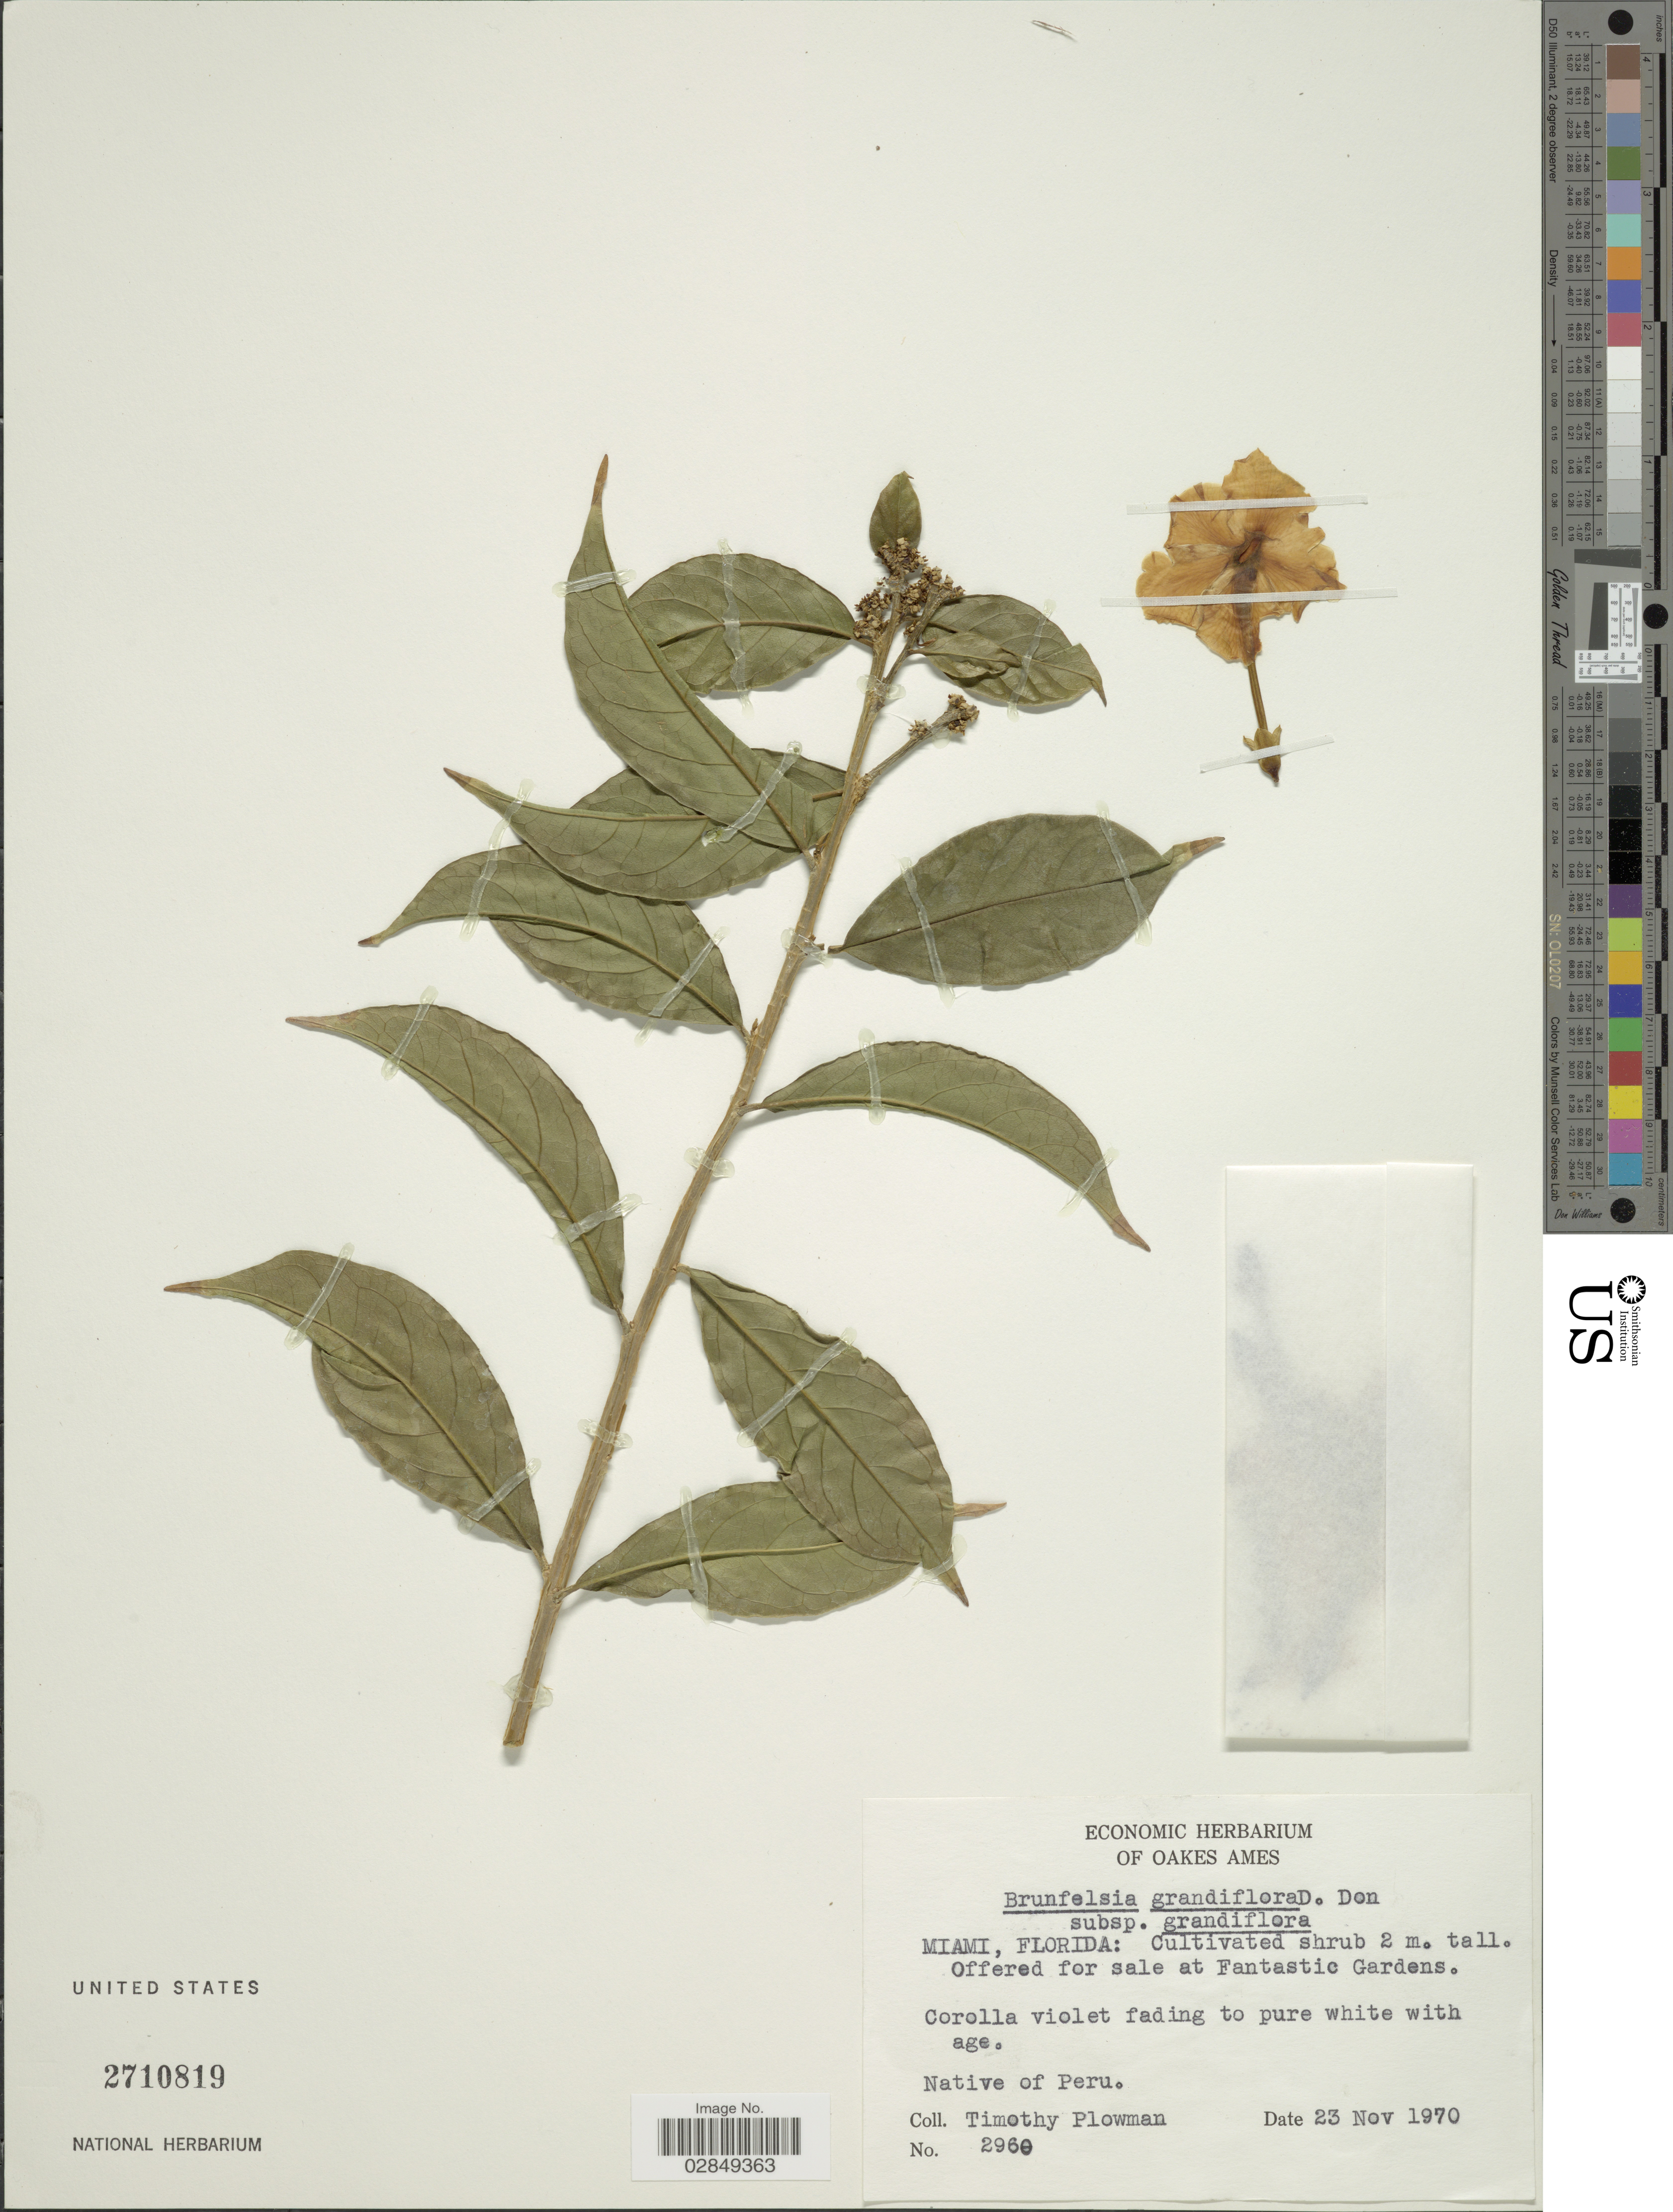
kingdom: Plantae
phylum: Tracheophyta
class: Magnoliopsida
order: Solanales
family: Solanaceae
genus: Brunfelsia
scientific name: Brunfelsia grandiflora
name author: D. Don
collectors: T. Plowman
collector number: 2960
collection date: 1970-11-23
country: United States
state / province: Florida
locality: Miami, Florida. Offered for sale at Fantastic Gardens.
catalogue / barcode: US 2710819